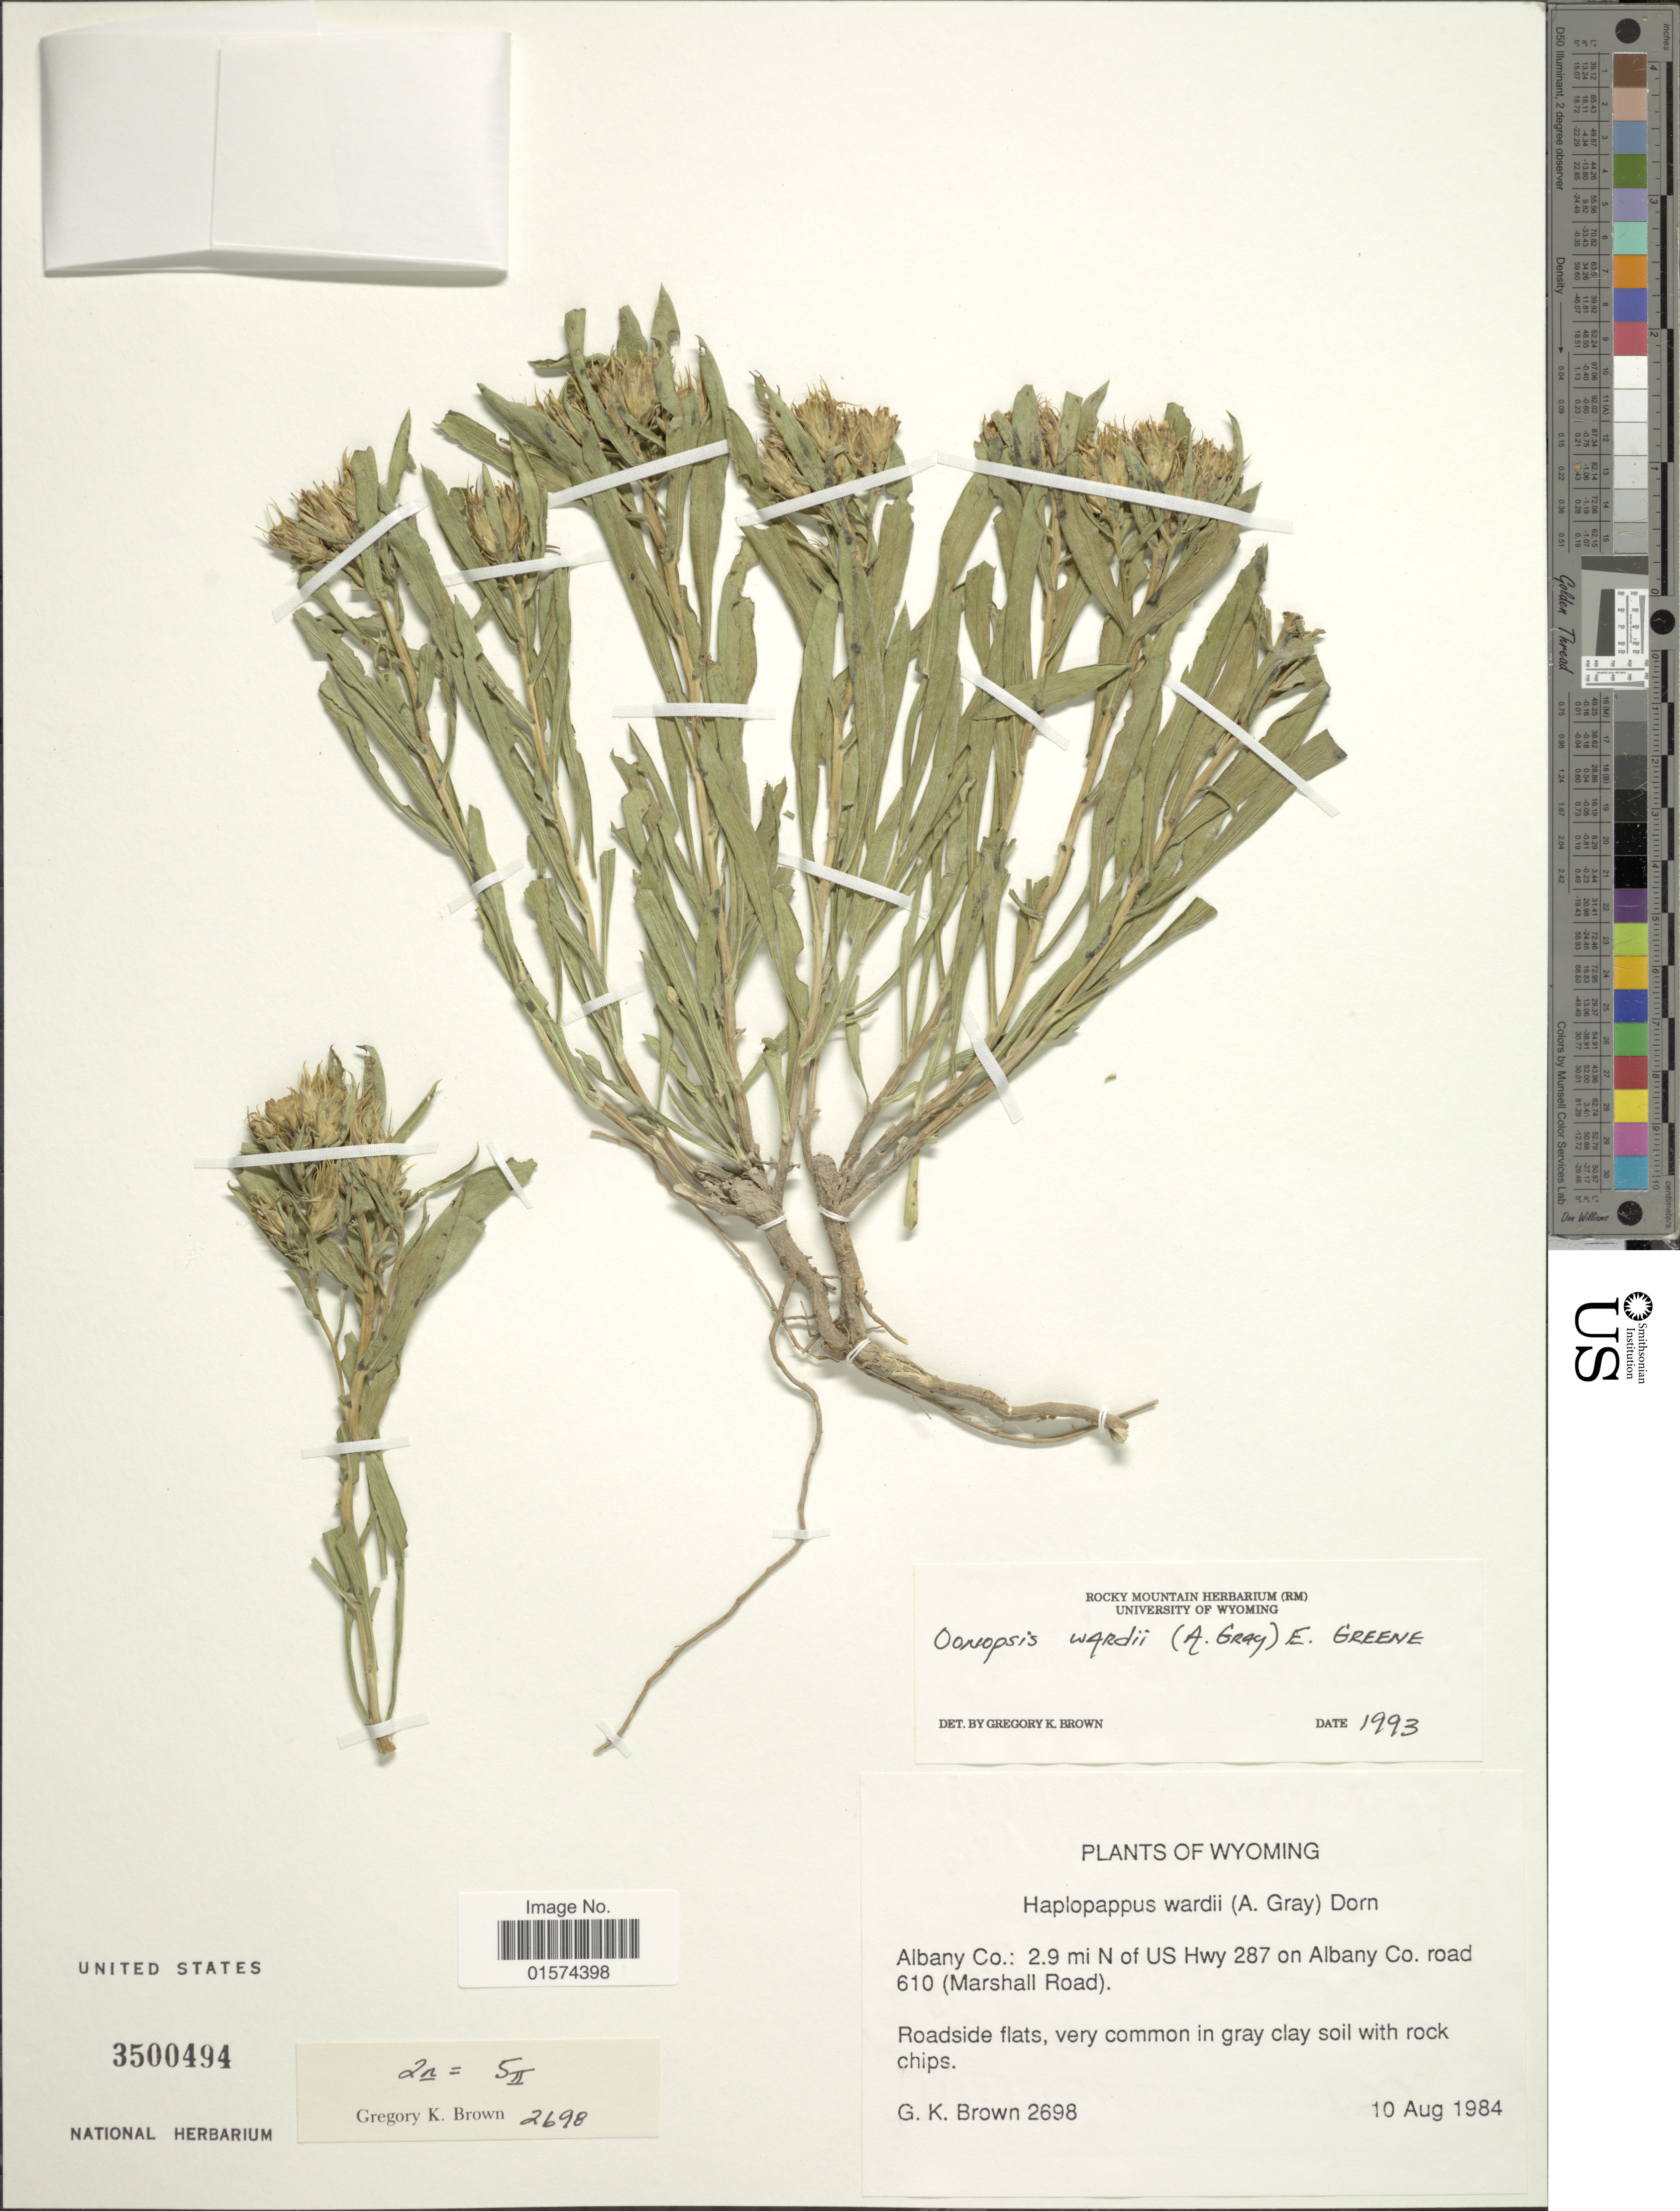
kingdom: Plantae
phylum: Tracheophyta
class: Magnoliopsida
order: Asterales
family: Asteraceae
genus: Oonopsis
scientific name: Oonopsis wardii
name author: (A. Gray) Greene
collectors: G. K. Brown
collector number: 2698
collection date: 1984-08-10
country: United States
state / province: Wyoming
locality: Albany Co.: 2.9 mi N of US Hwy 287 on Albany Co. road 610 (Marshall Road)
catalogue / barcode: US 3500494